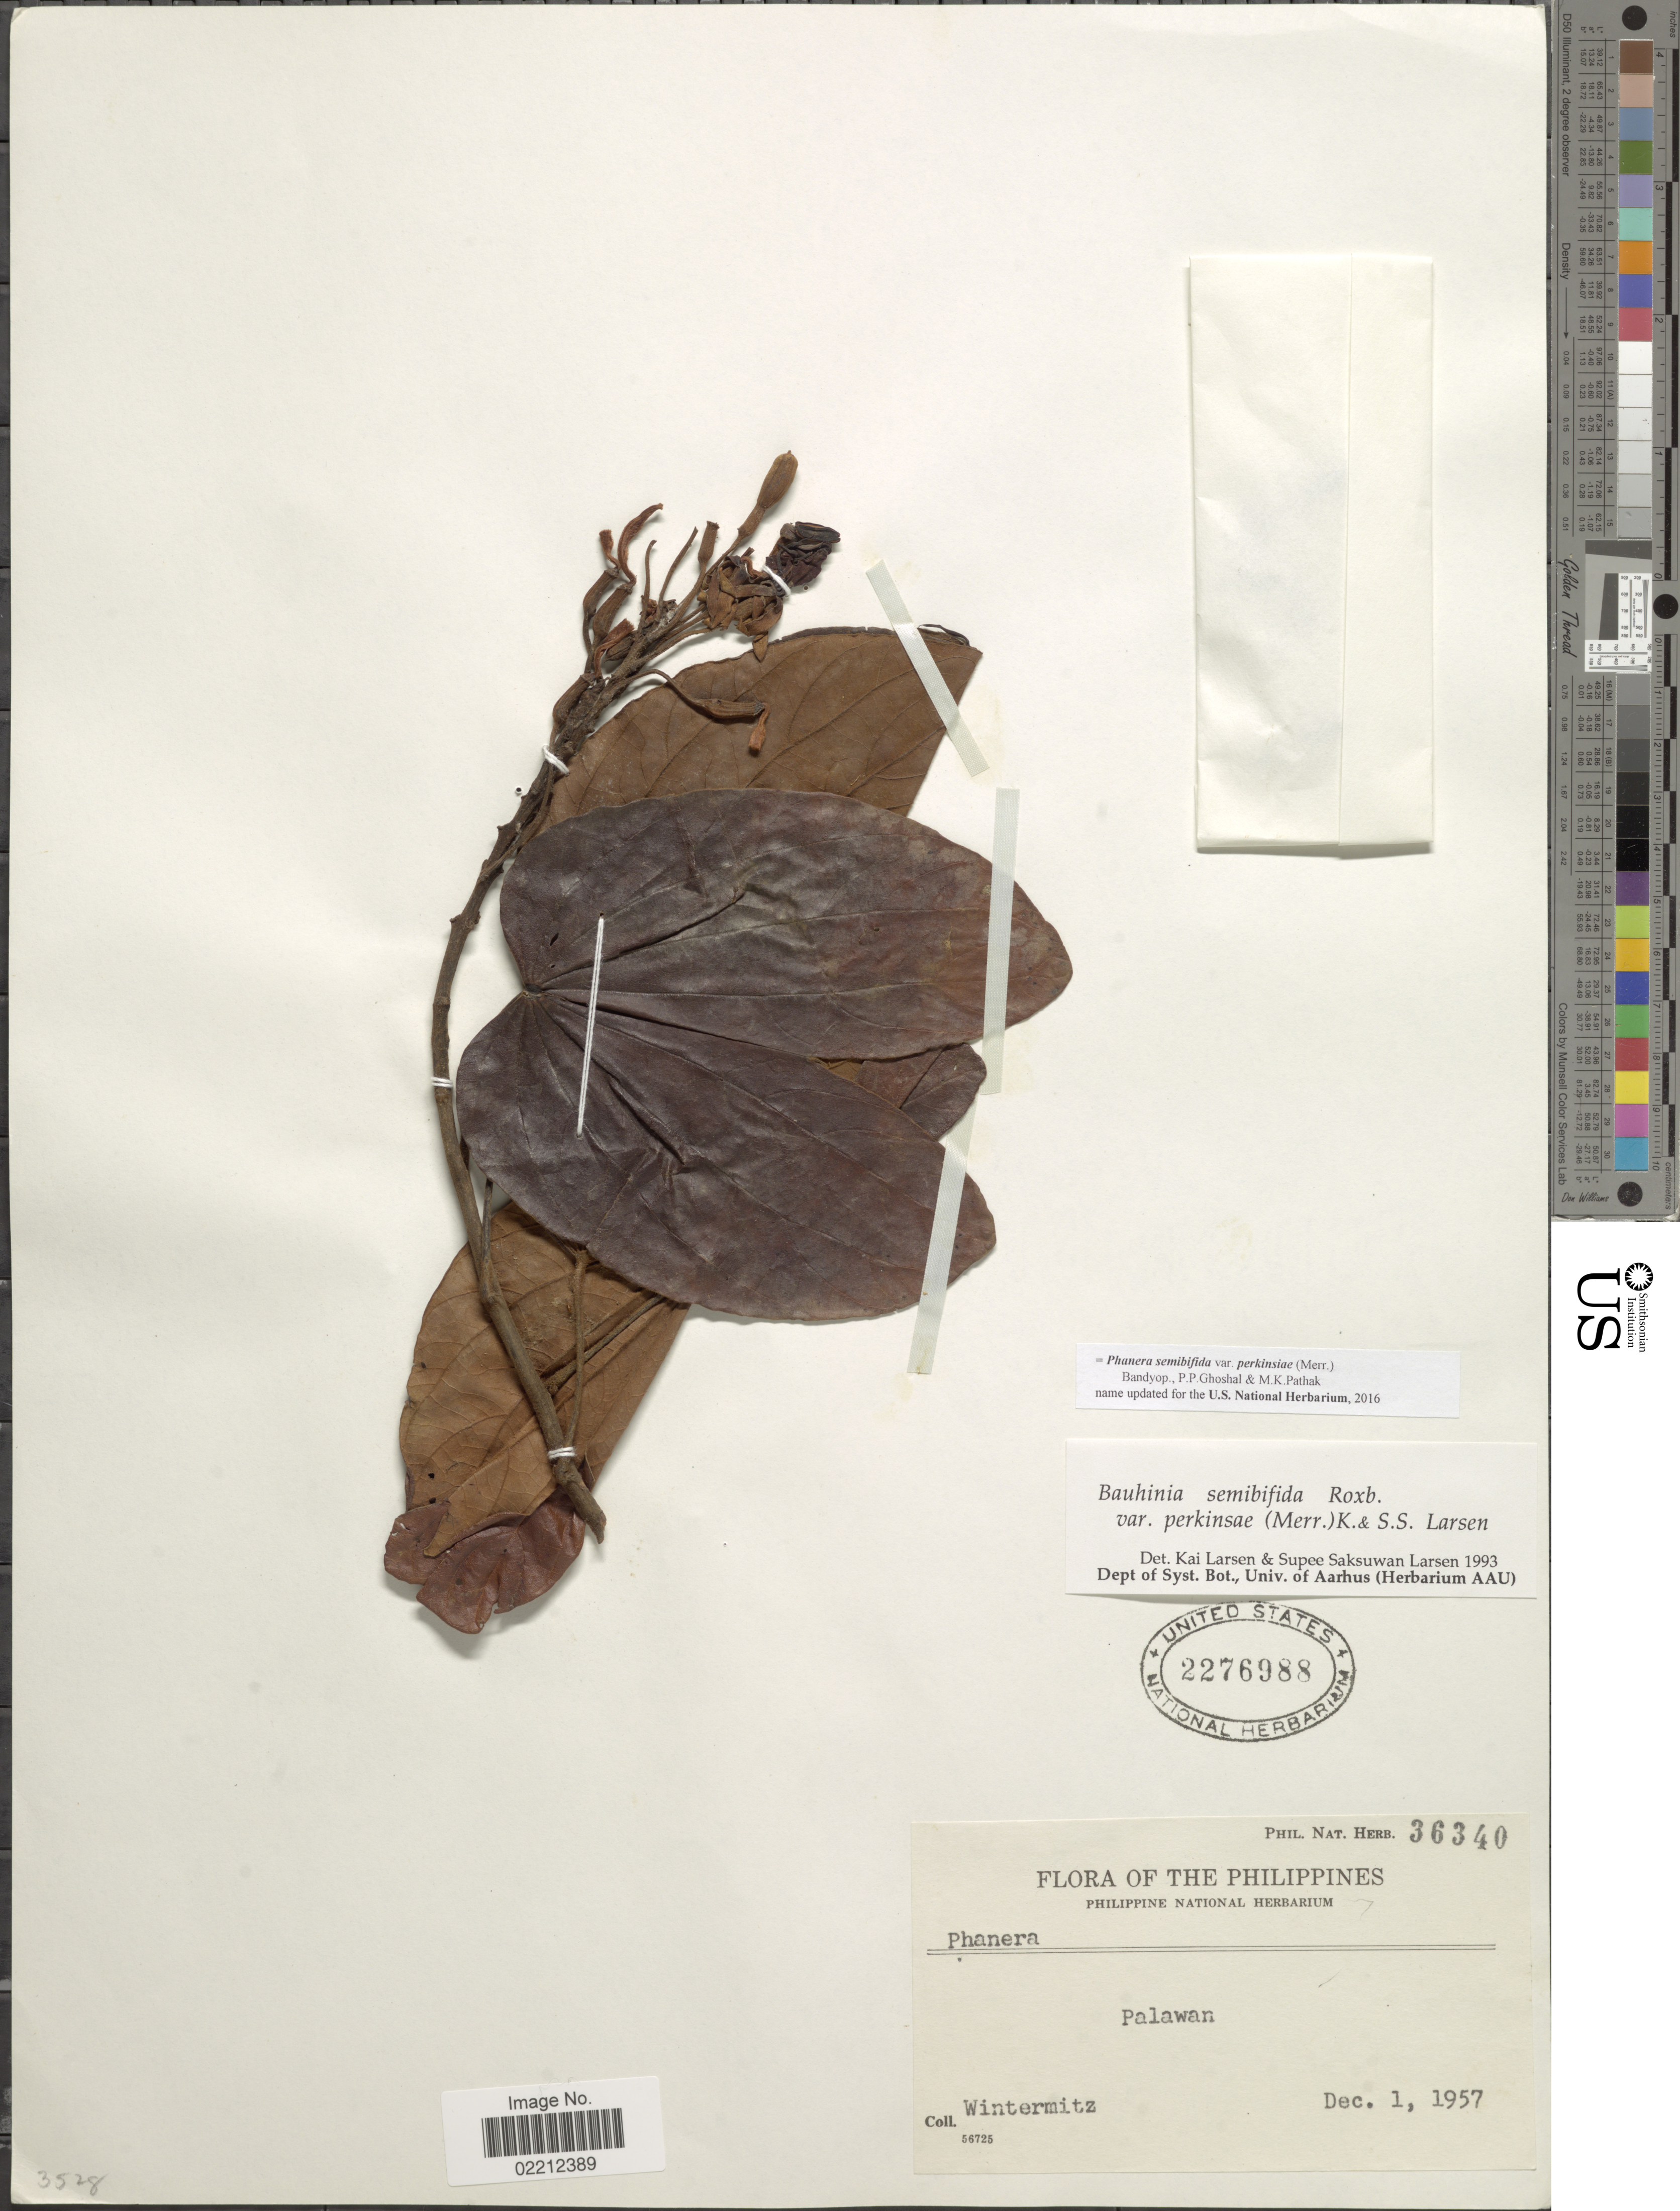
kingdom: Plantae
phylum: Tracheophyta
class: Magnoliopsida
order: Fabales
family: Fabaceae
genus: Phanera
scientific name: Phanera semibifida var. perkinsiae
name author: (Merr.) Bandyop. et al.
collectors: Wintermitz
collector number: Phil. Nat. Herb.36340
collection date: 1957-12-01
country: Philippines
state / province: Mimaropa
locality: Palawan.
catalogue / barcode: US 2276988